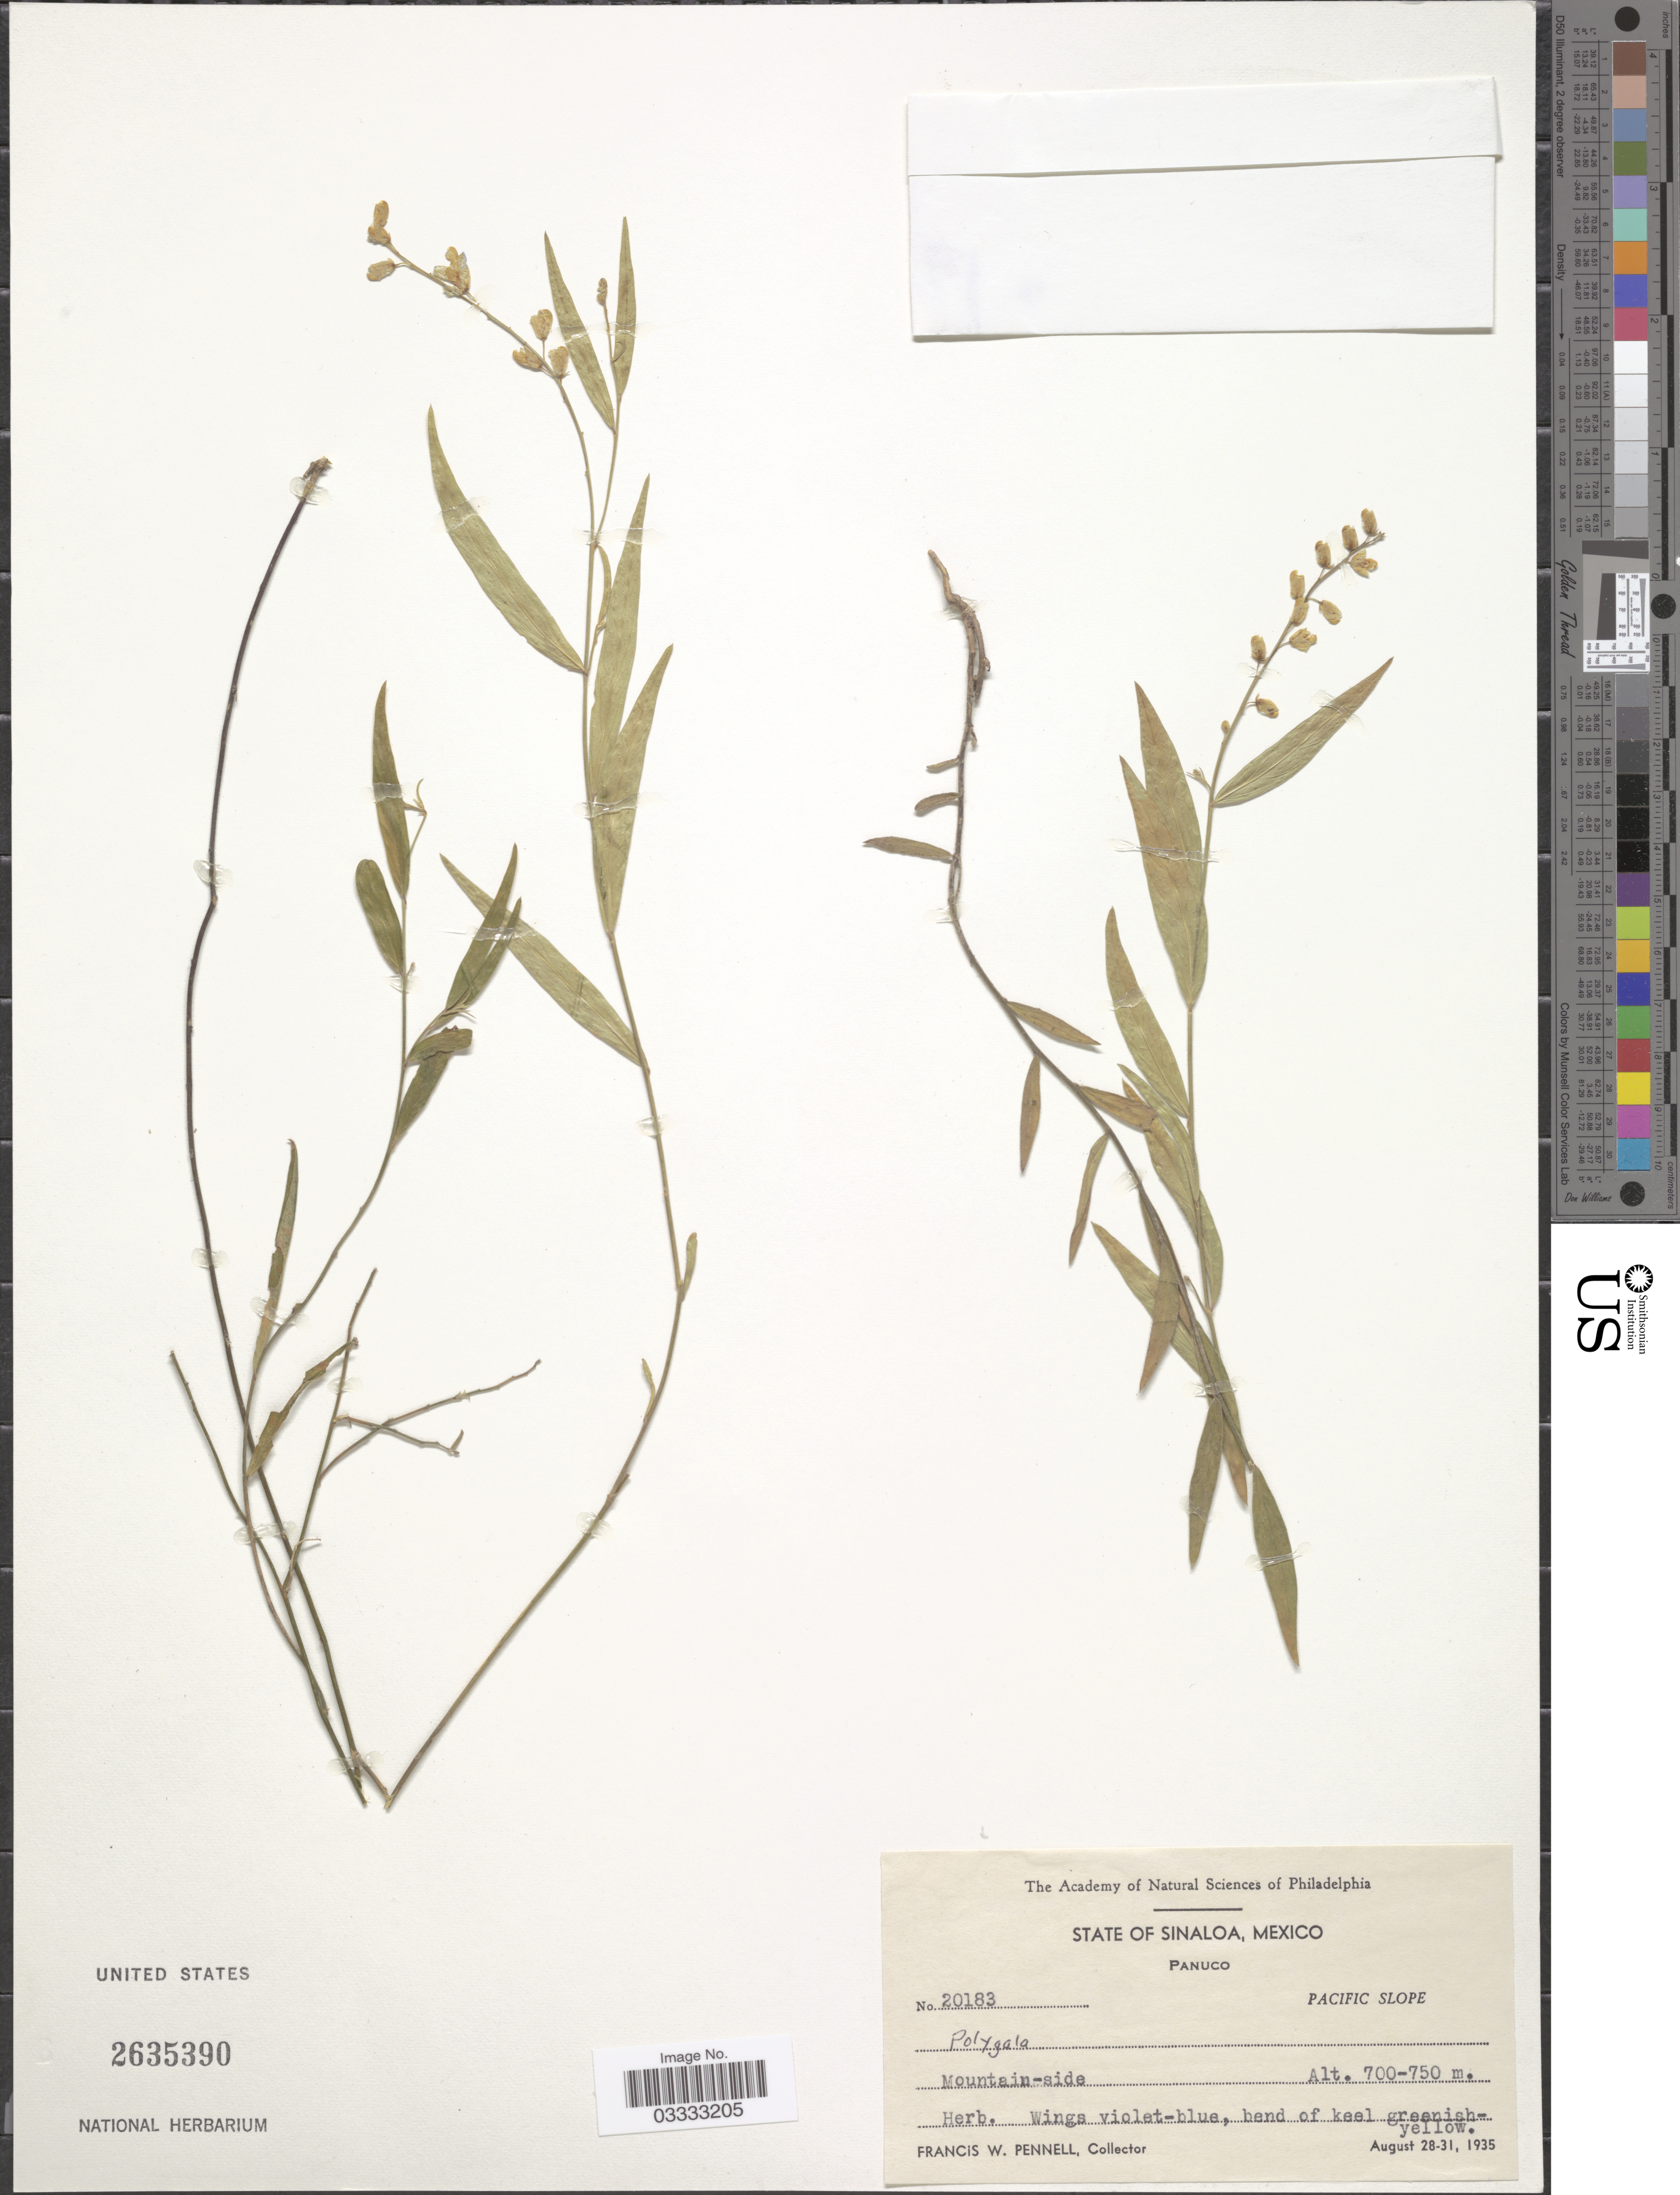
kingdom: Plantae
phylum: Tracheophyta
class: Magnoliopsida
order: Fabales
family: Polygalaceae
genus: Polygala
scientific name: Polygala sp.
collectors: F. W. Pennell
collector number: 20183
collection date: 1935-08-28/1935-08-31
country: Mexico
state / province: Sinaloa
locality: Panuco, Pacific Slope. Mountain-side.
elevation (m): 700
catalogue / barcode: US 2635390